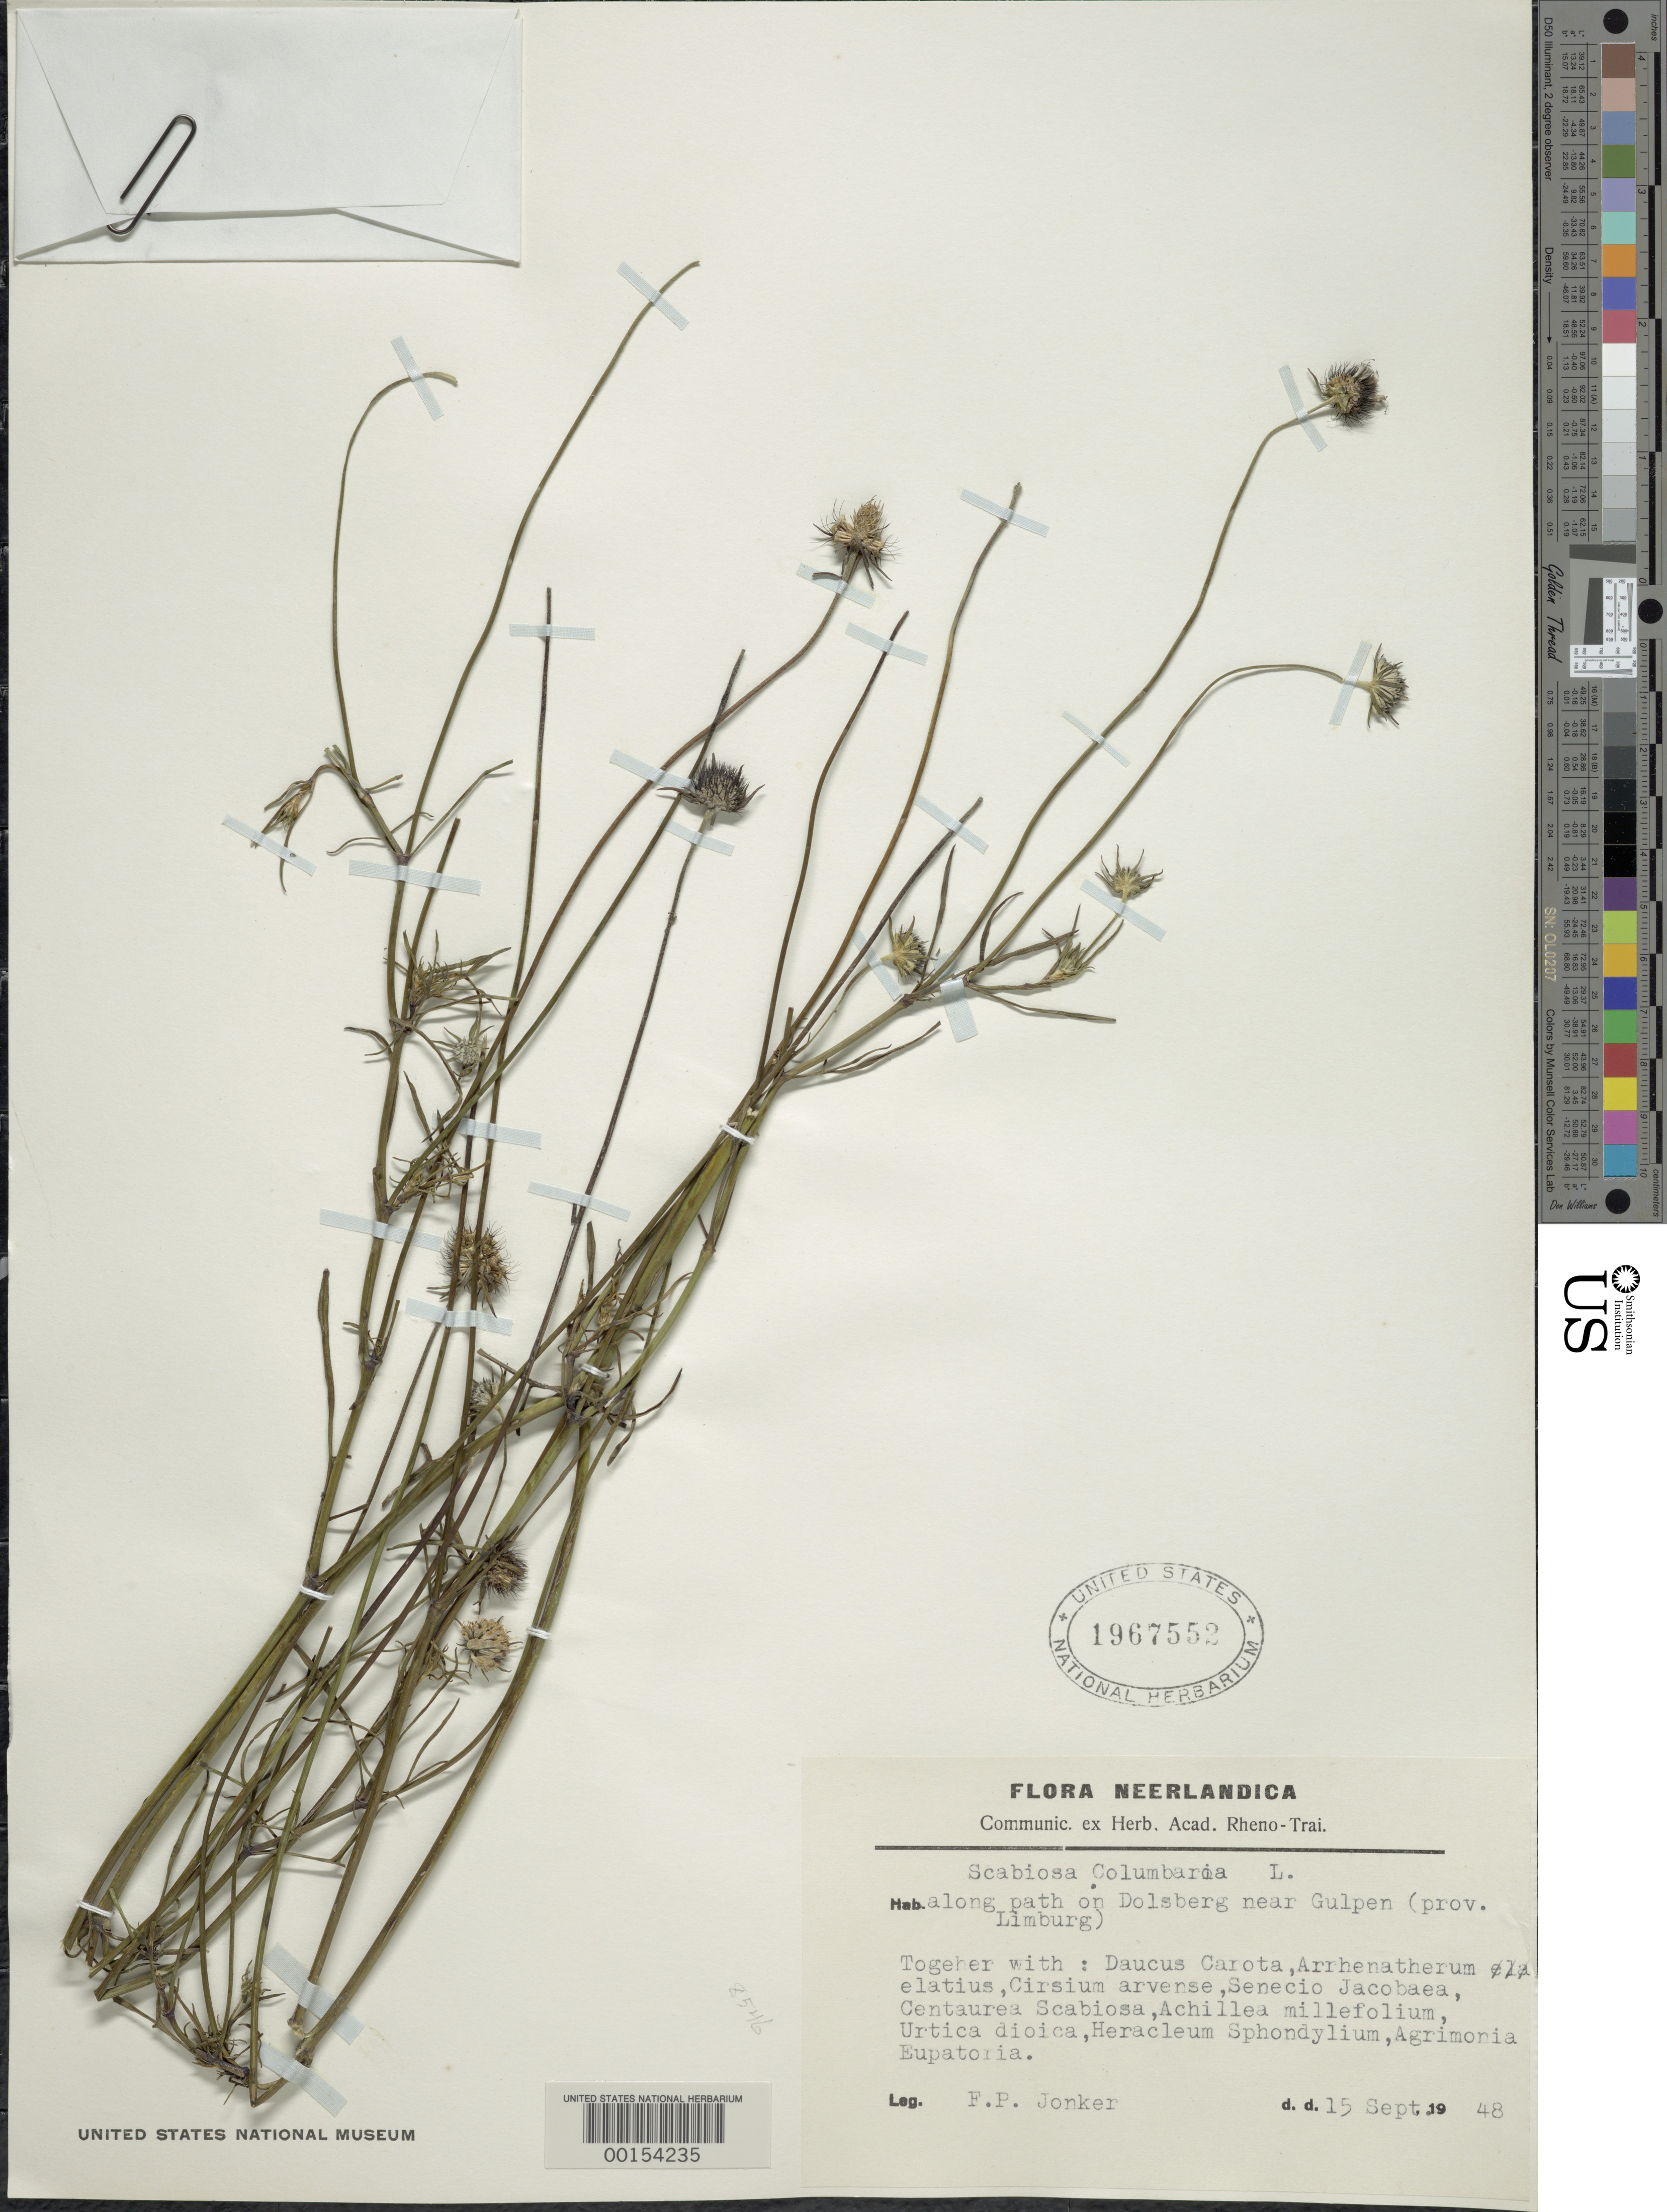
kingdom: Plantae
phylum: Tracheophyta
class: Magnoliopsida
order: Dipsacales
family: Caprifoliaceae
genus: Scabiosa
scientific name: Scabiosa columbaria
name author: L.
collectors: F. P. Jonker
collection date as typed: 15 Sep 1948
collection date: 1948-09-15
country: Netherlands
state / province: Limburg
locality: Along path on Dolsberg near Gulpen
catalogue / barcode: US 1967552